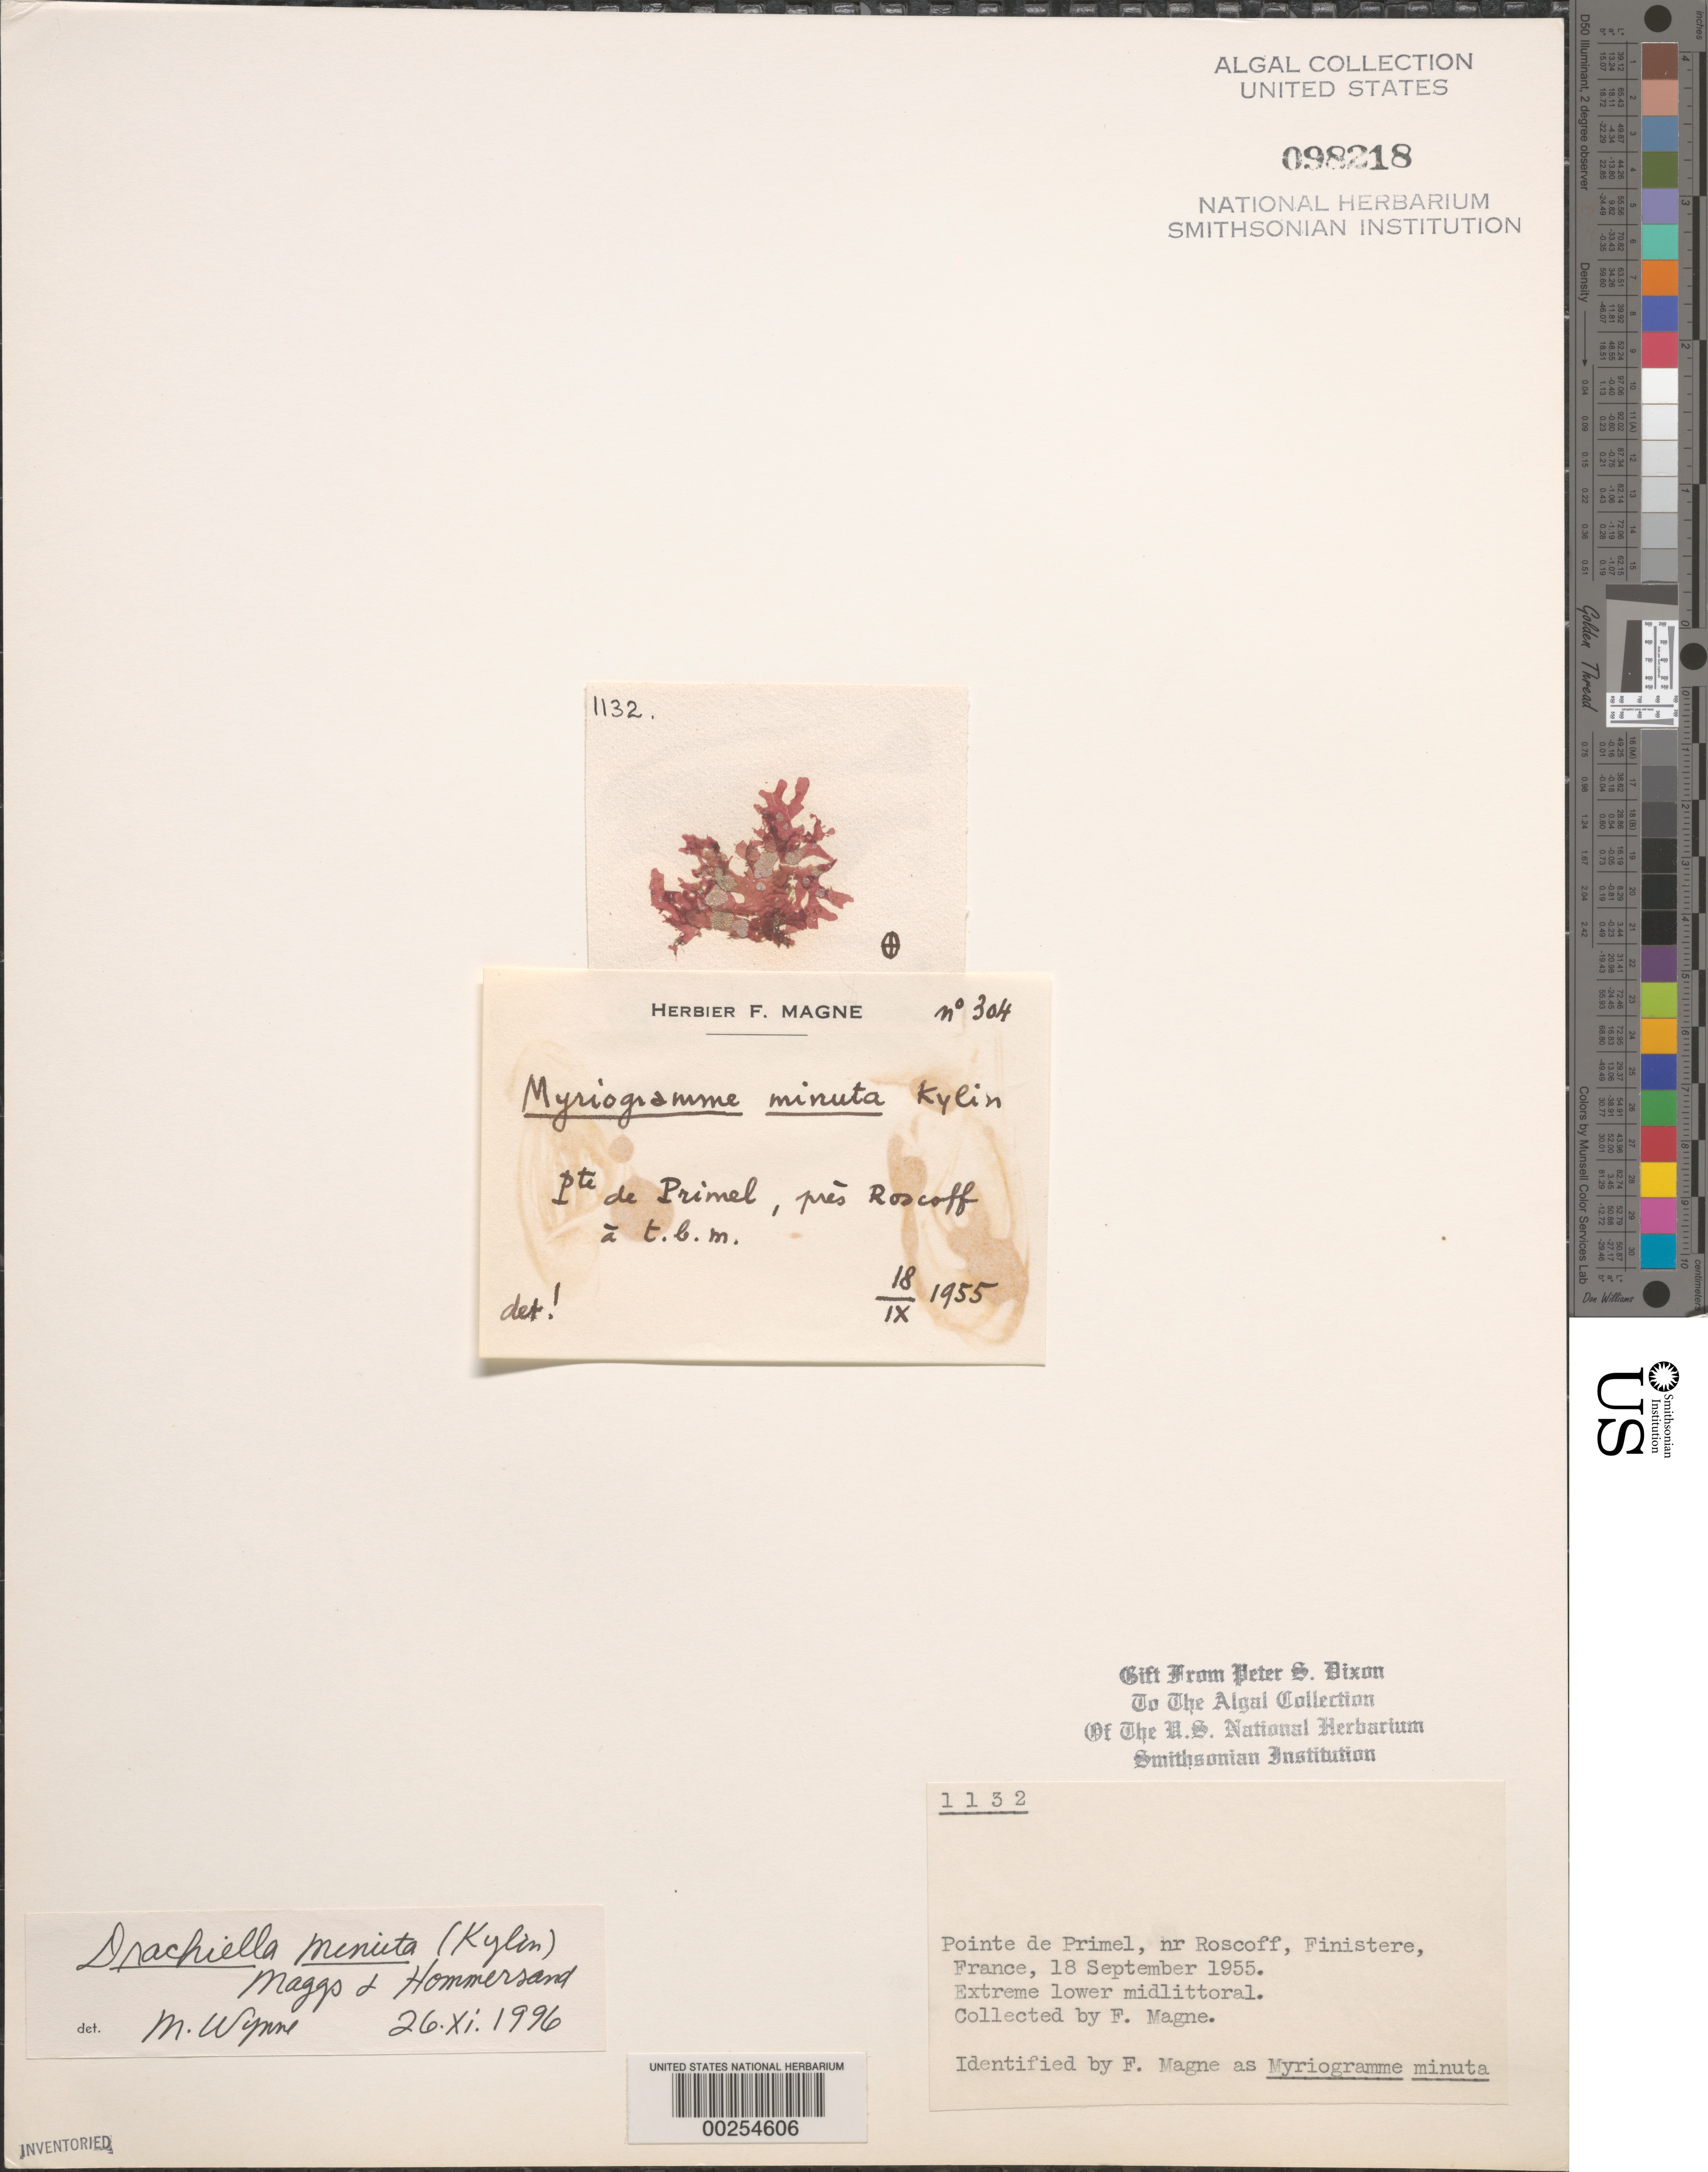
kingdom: Plantae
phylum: Rhodophyta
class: Florideophyceae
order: Ceramiales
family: Delesseriaceae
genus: Myriogramme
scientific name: Myriogramme minuta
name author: Kylin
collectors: F. Magne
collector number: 304 & PSD 1132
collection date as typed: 18 Sep 1955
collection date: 1955-09-18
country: France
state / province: Bretagne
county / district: Finistère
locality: Pointe de Primel, near Roscoff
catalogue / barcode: US 98218